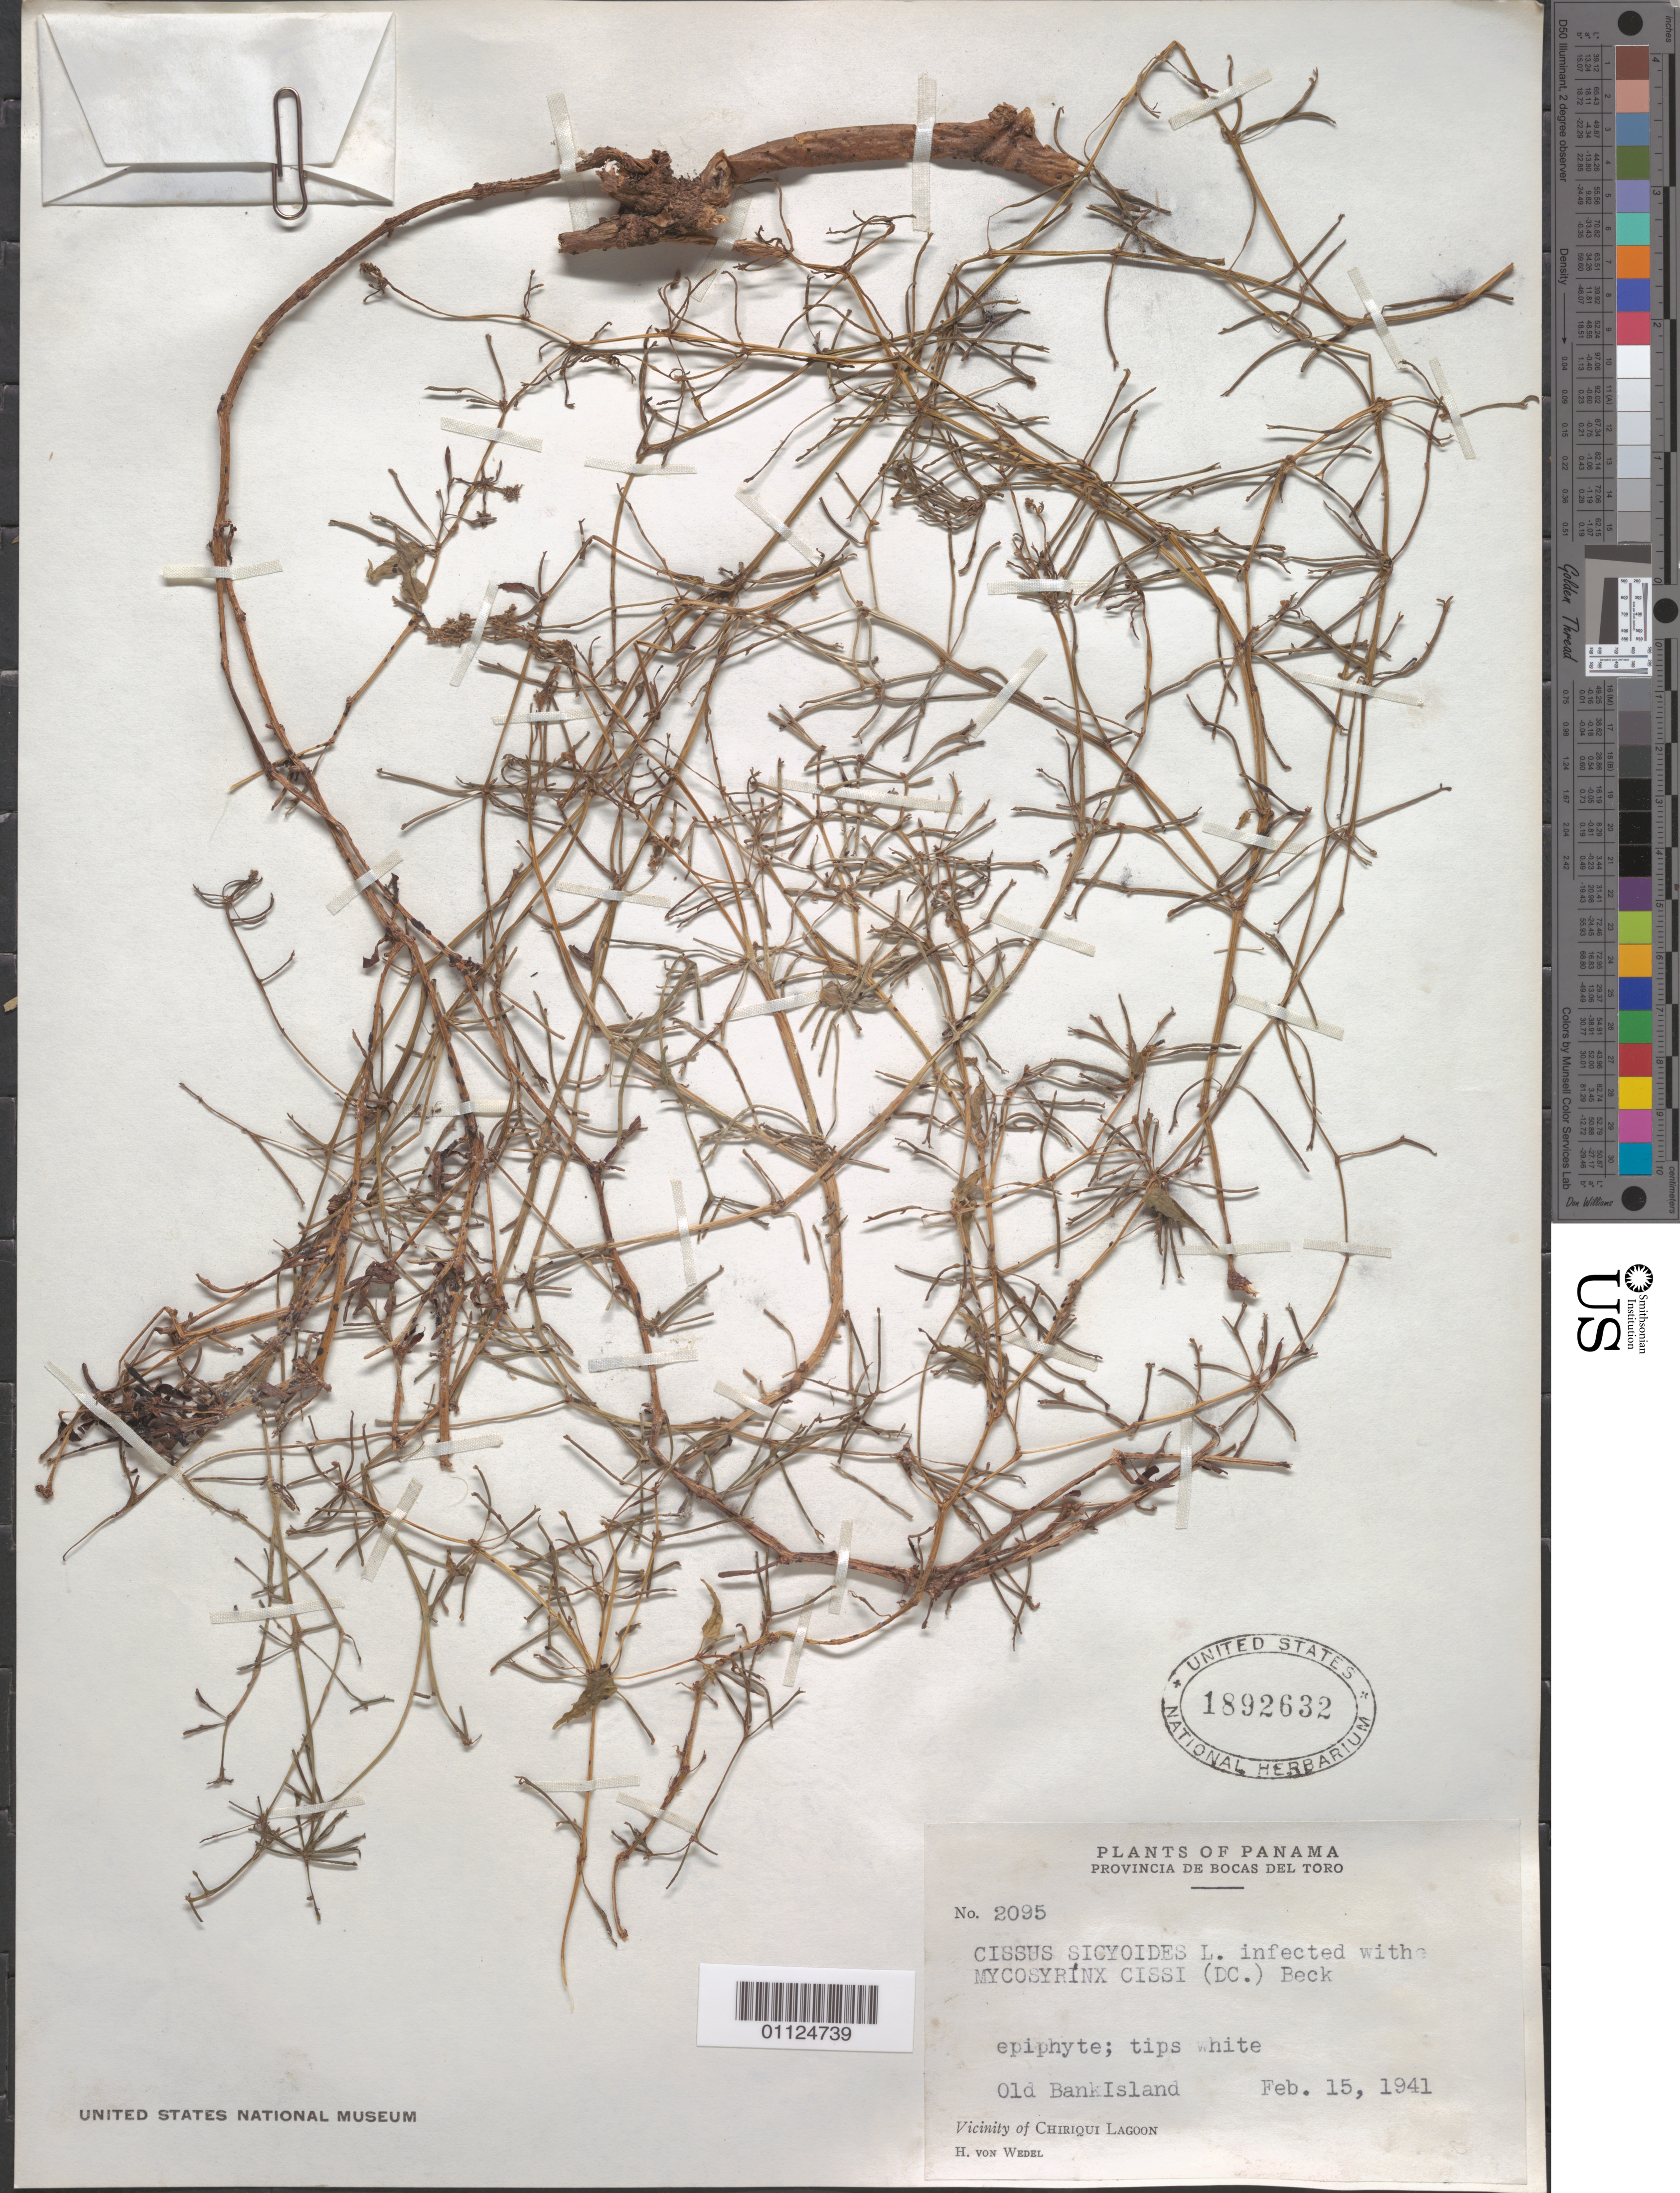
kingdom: Plantae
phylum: Tracheophyta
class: Magnoliopsida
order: Vitales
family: Vitaceae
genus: Cissus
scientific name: Cissus verticillata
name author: (L.) Nicolson & C.E. Jarvis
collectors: H. von Wedel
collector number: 2095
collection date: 1941-02-15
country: Panama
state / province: Bocas del Toro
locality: Old Bank Island. Vicinity of Chiriqui Lagoon.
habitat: Epiphyte.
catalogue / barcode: US 1892632